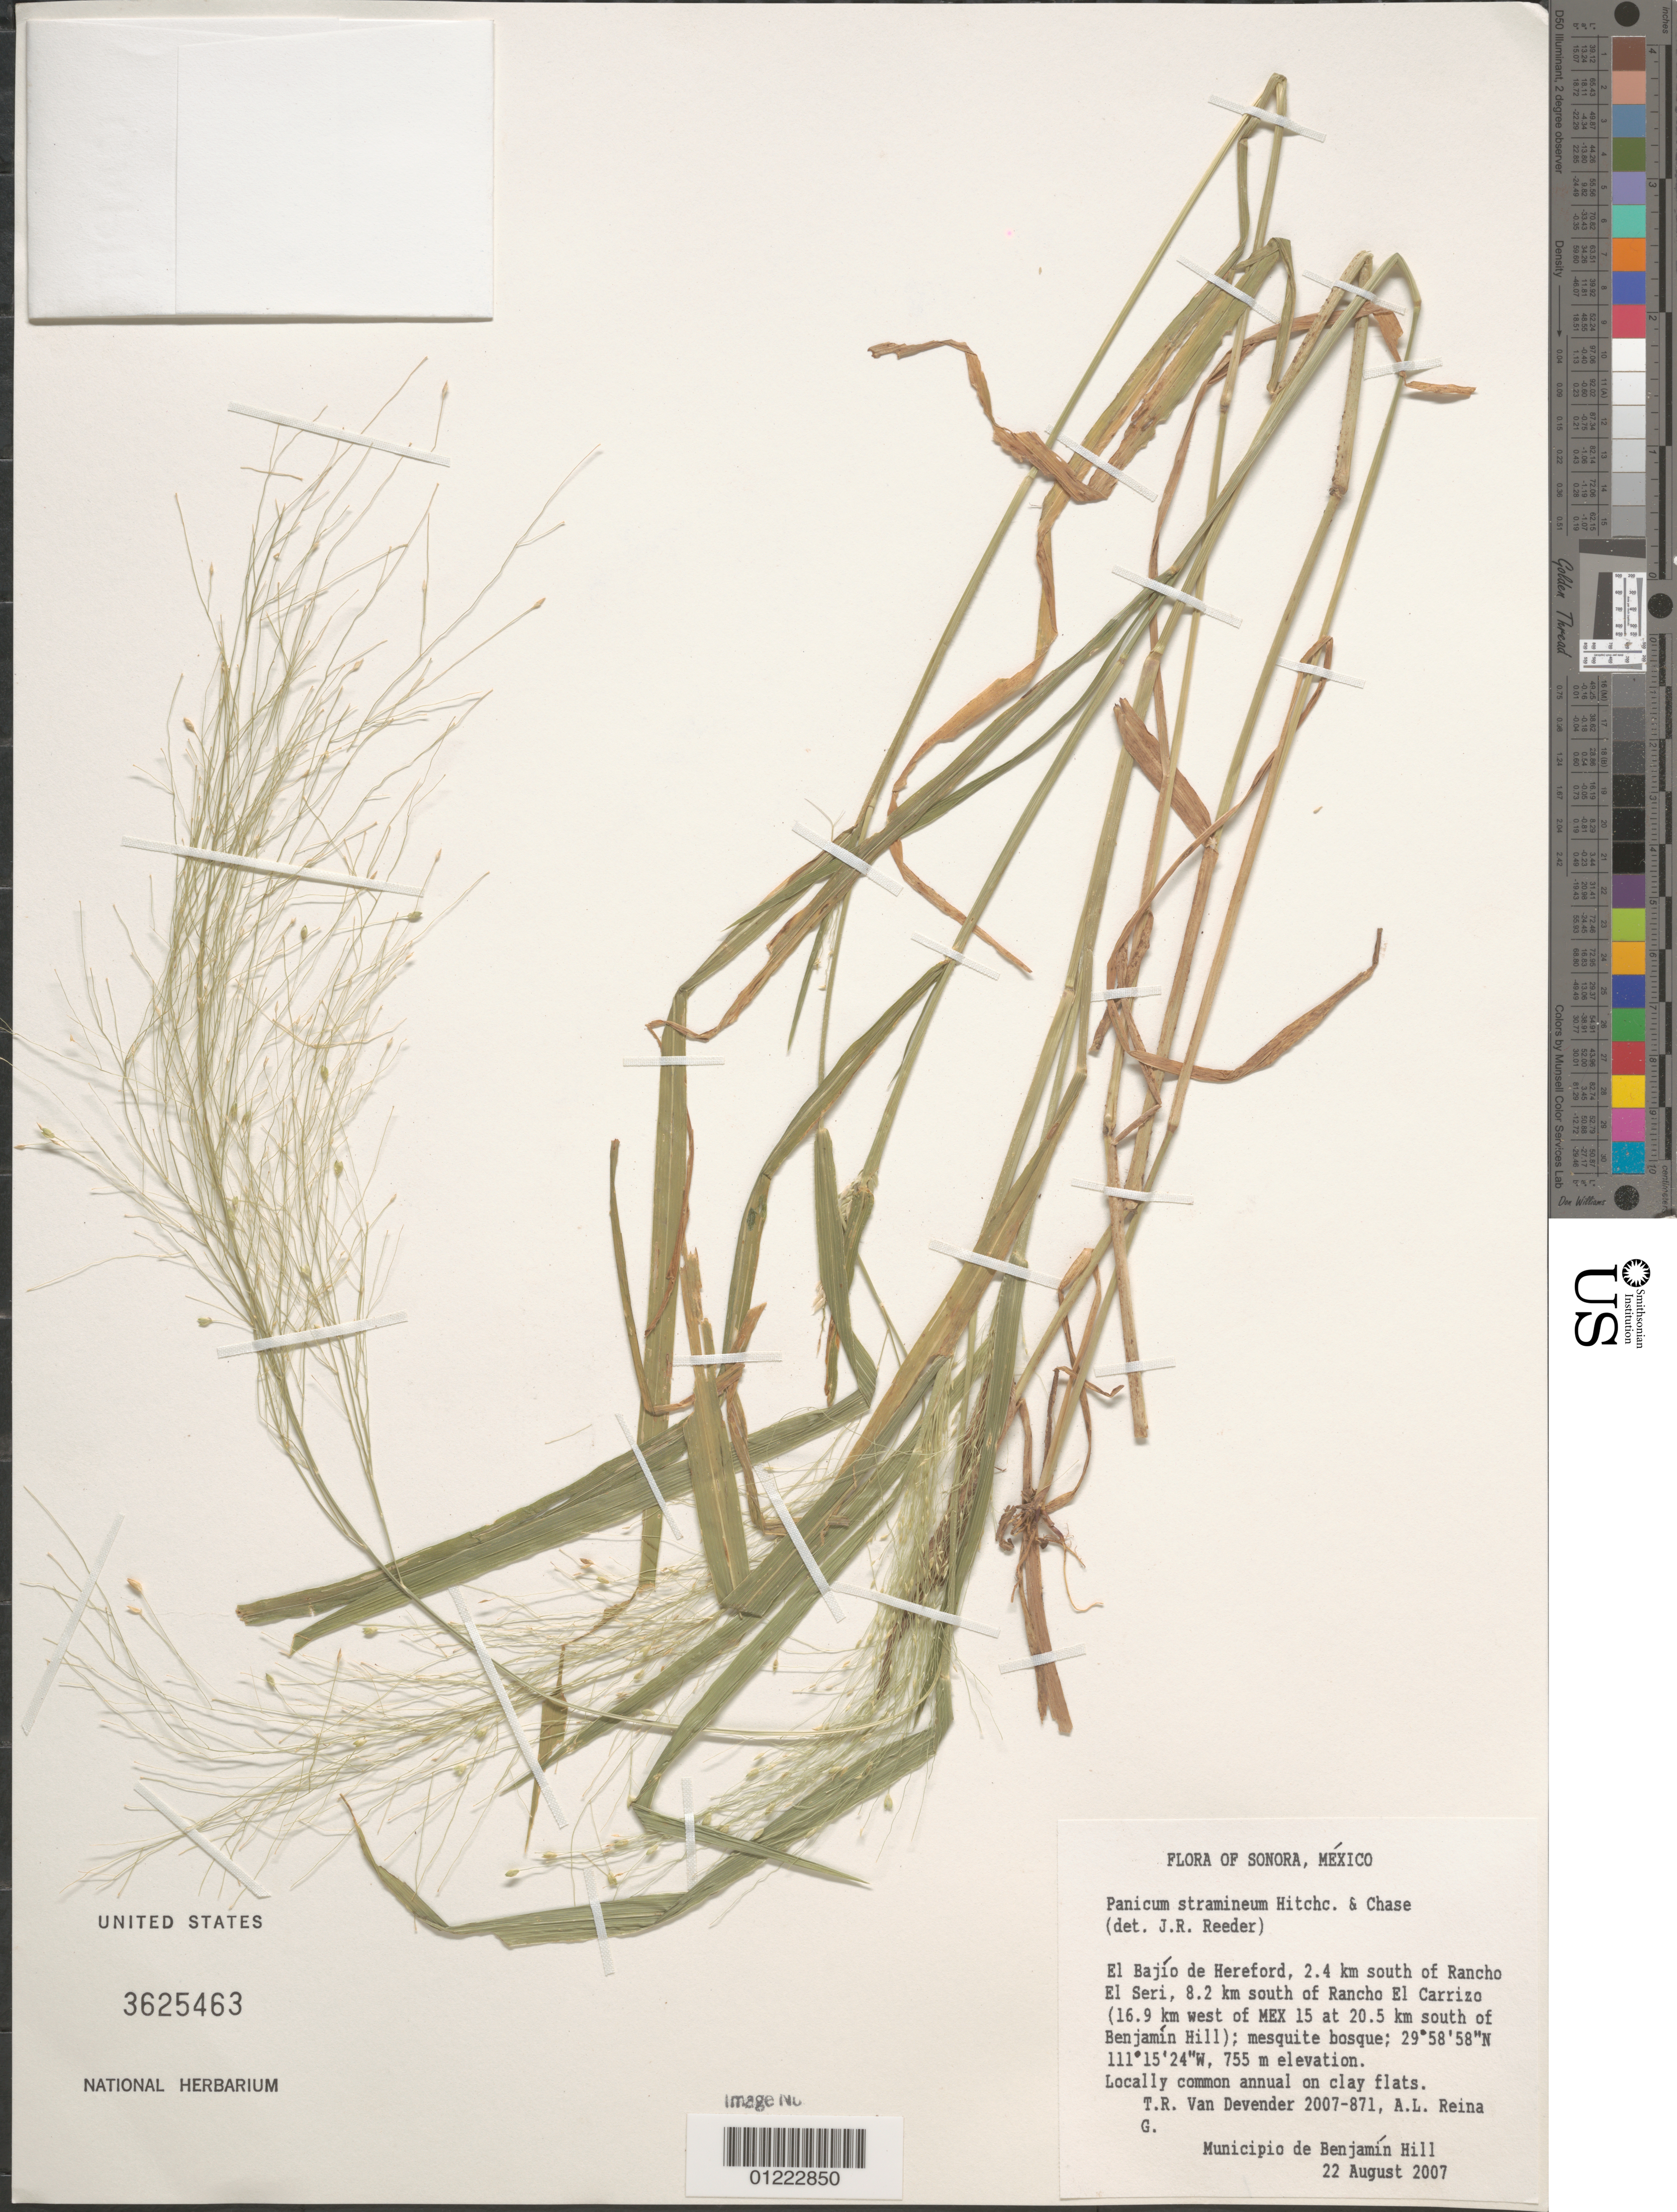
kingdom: Plantae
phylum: Tracheophyta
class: Liliopsida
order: Poales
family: Poaceae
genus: Panicum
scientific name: Panicum stramineum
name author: Hitchc. & Chase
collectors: T. R. Van Devender & A. L. Reina G.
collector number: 2007-871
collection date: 2007-08-22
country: Mexico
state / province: Sonora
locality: El Bajío de Hereford, 2.4 km south of Rancho El Seri, 8.2 km south of Rancho El Carrizo (16.9 km west of MEX 15 at 20.5 km south of Benjamín Hill); mesquite bosque;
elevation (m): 755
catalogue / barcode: US 3625463